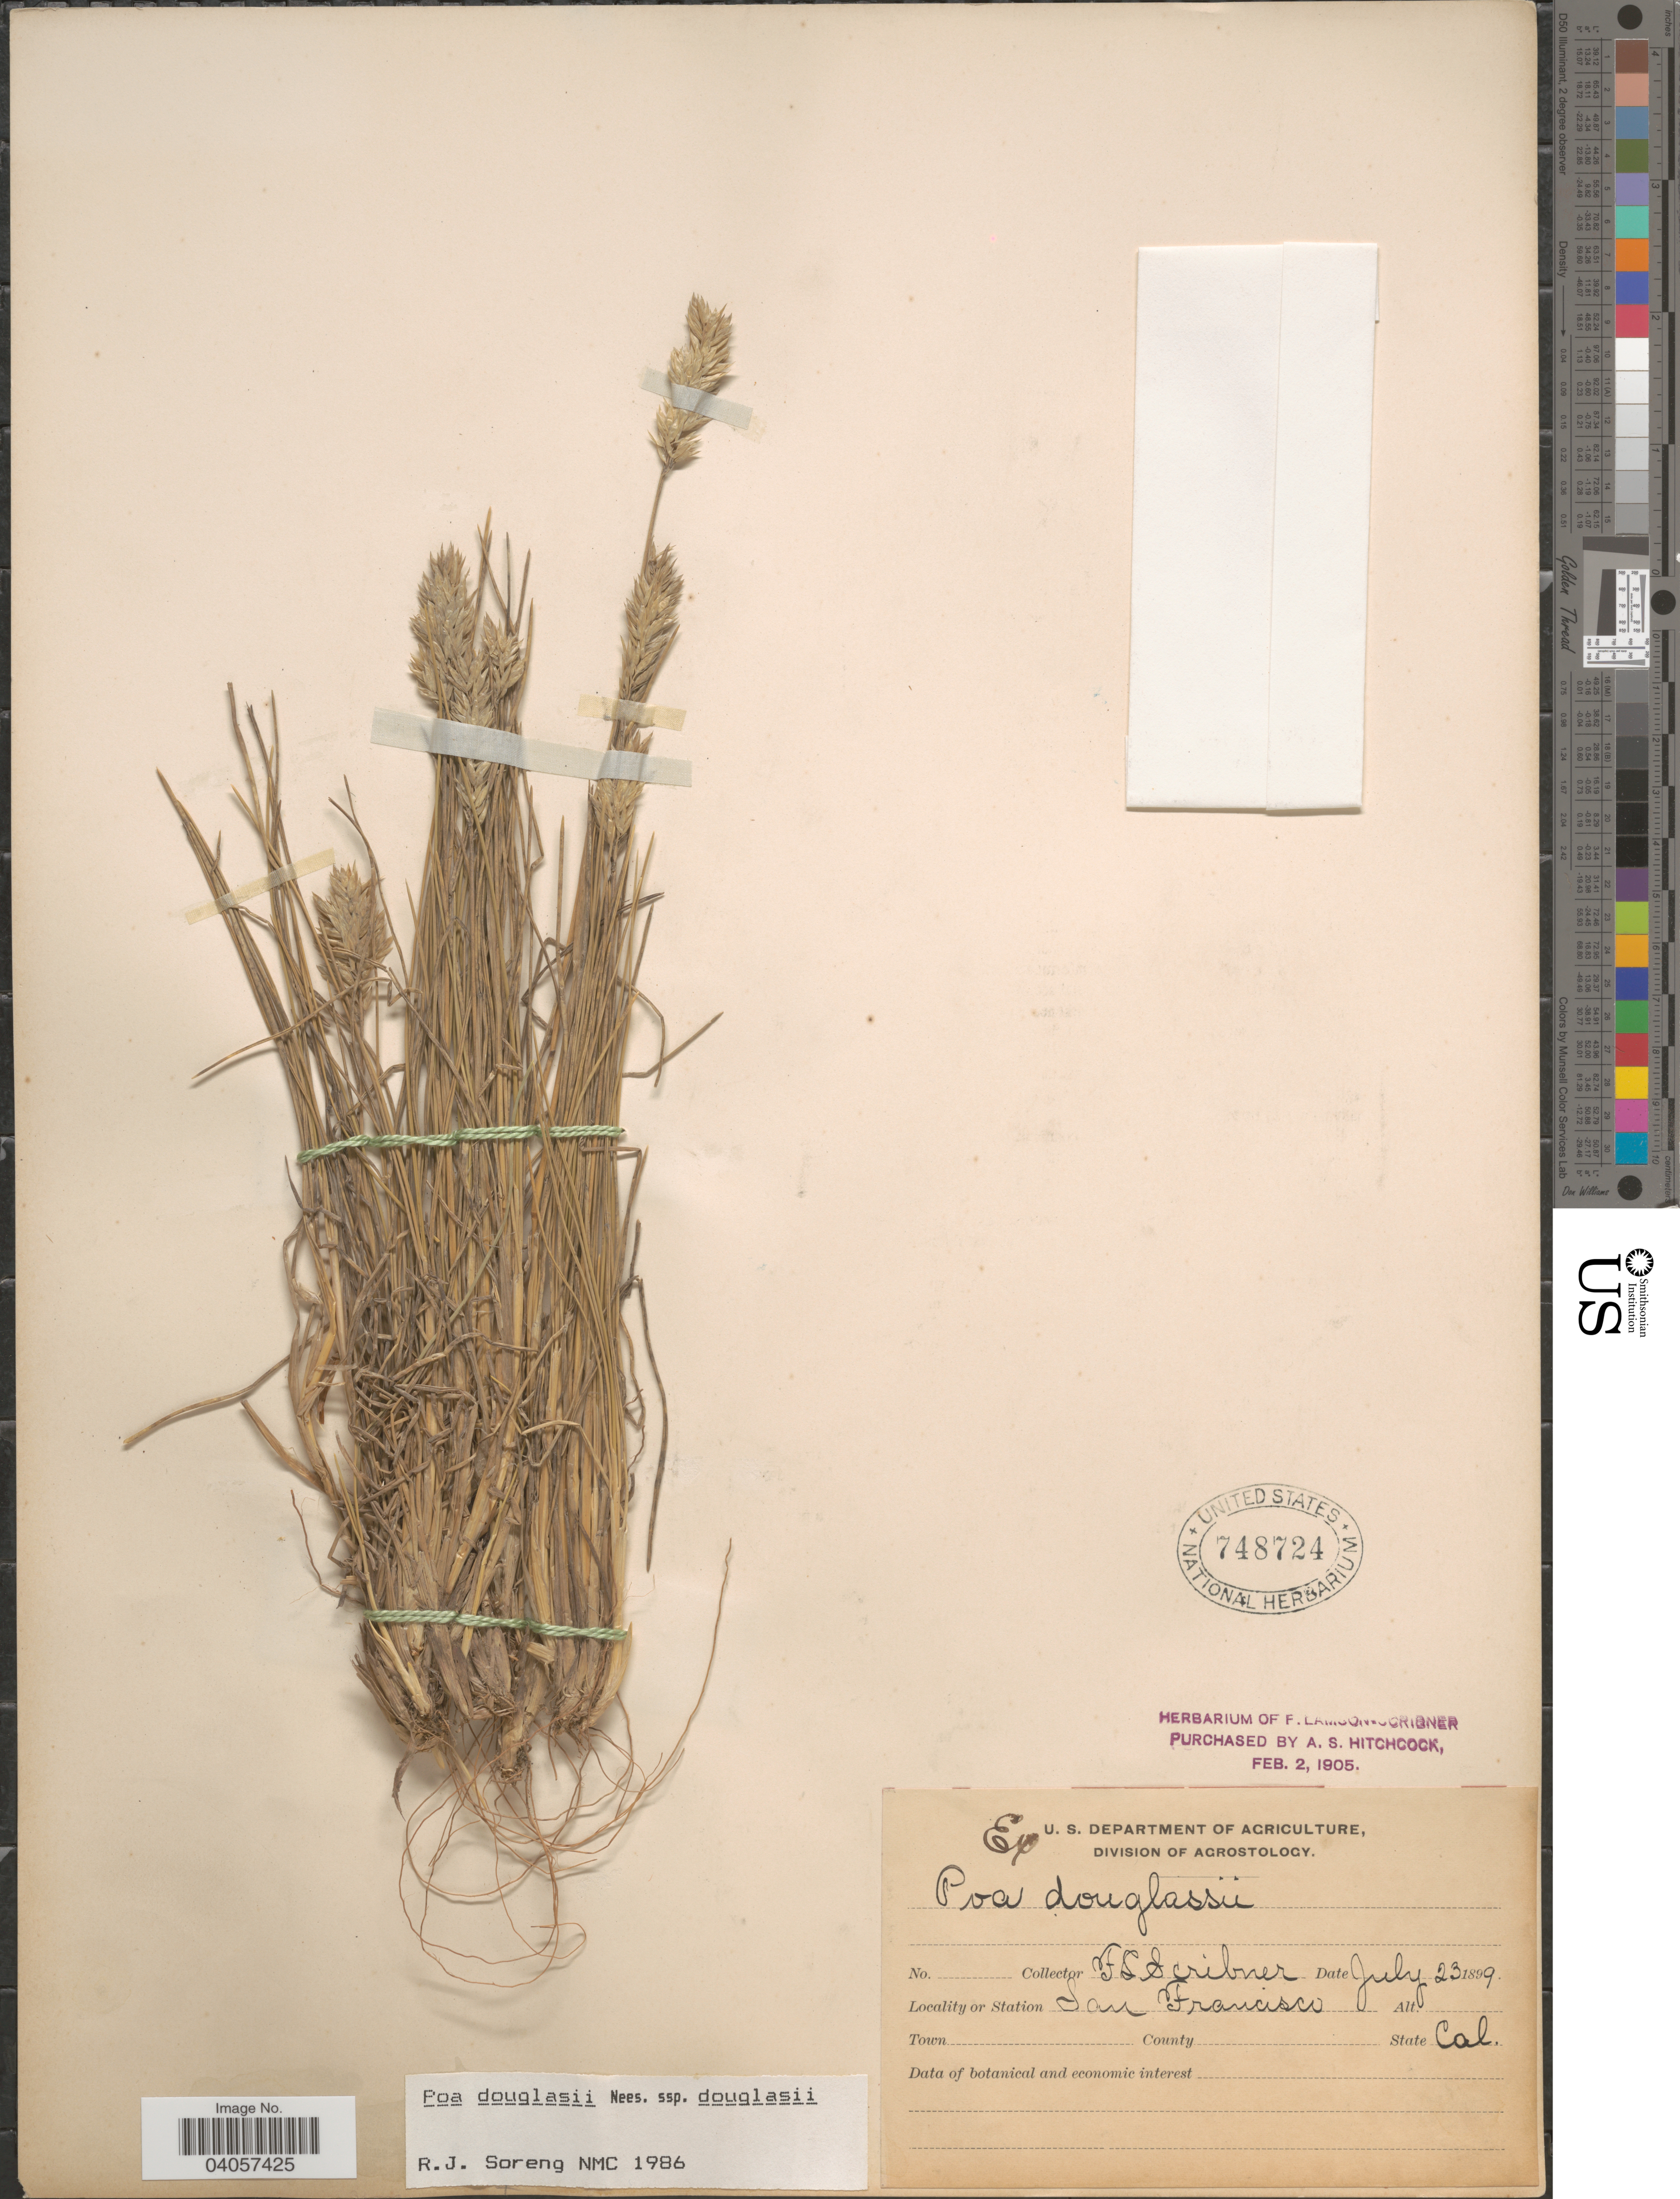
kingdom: Plantae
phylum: Tracheophyta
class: Liliopsida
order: Poales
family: Poaceae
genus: Poa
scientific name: Poa douglasii subsp. douglasii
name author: Nees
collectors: F. L. Scribner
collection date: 1899-07-23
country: United States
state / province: California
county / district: San Francisco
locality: Station San Francisco.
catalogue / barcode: US 748724